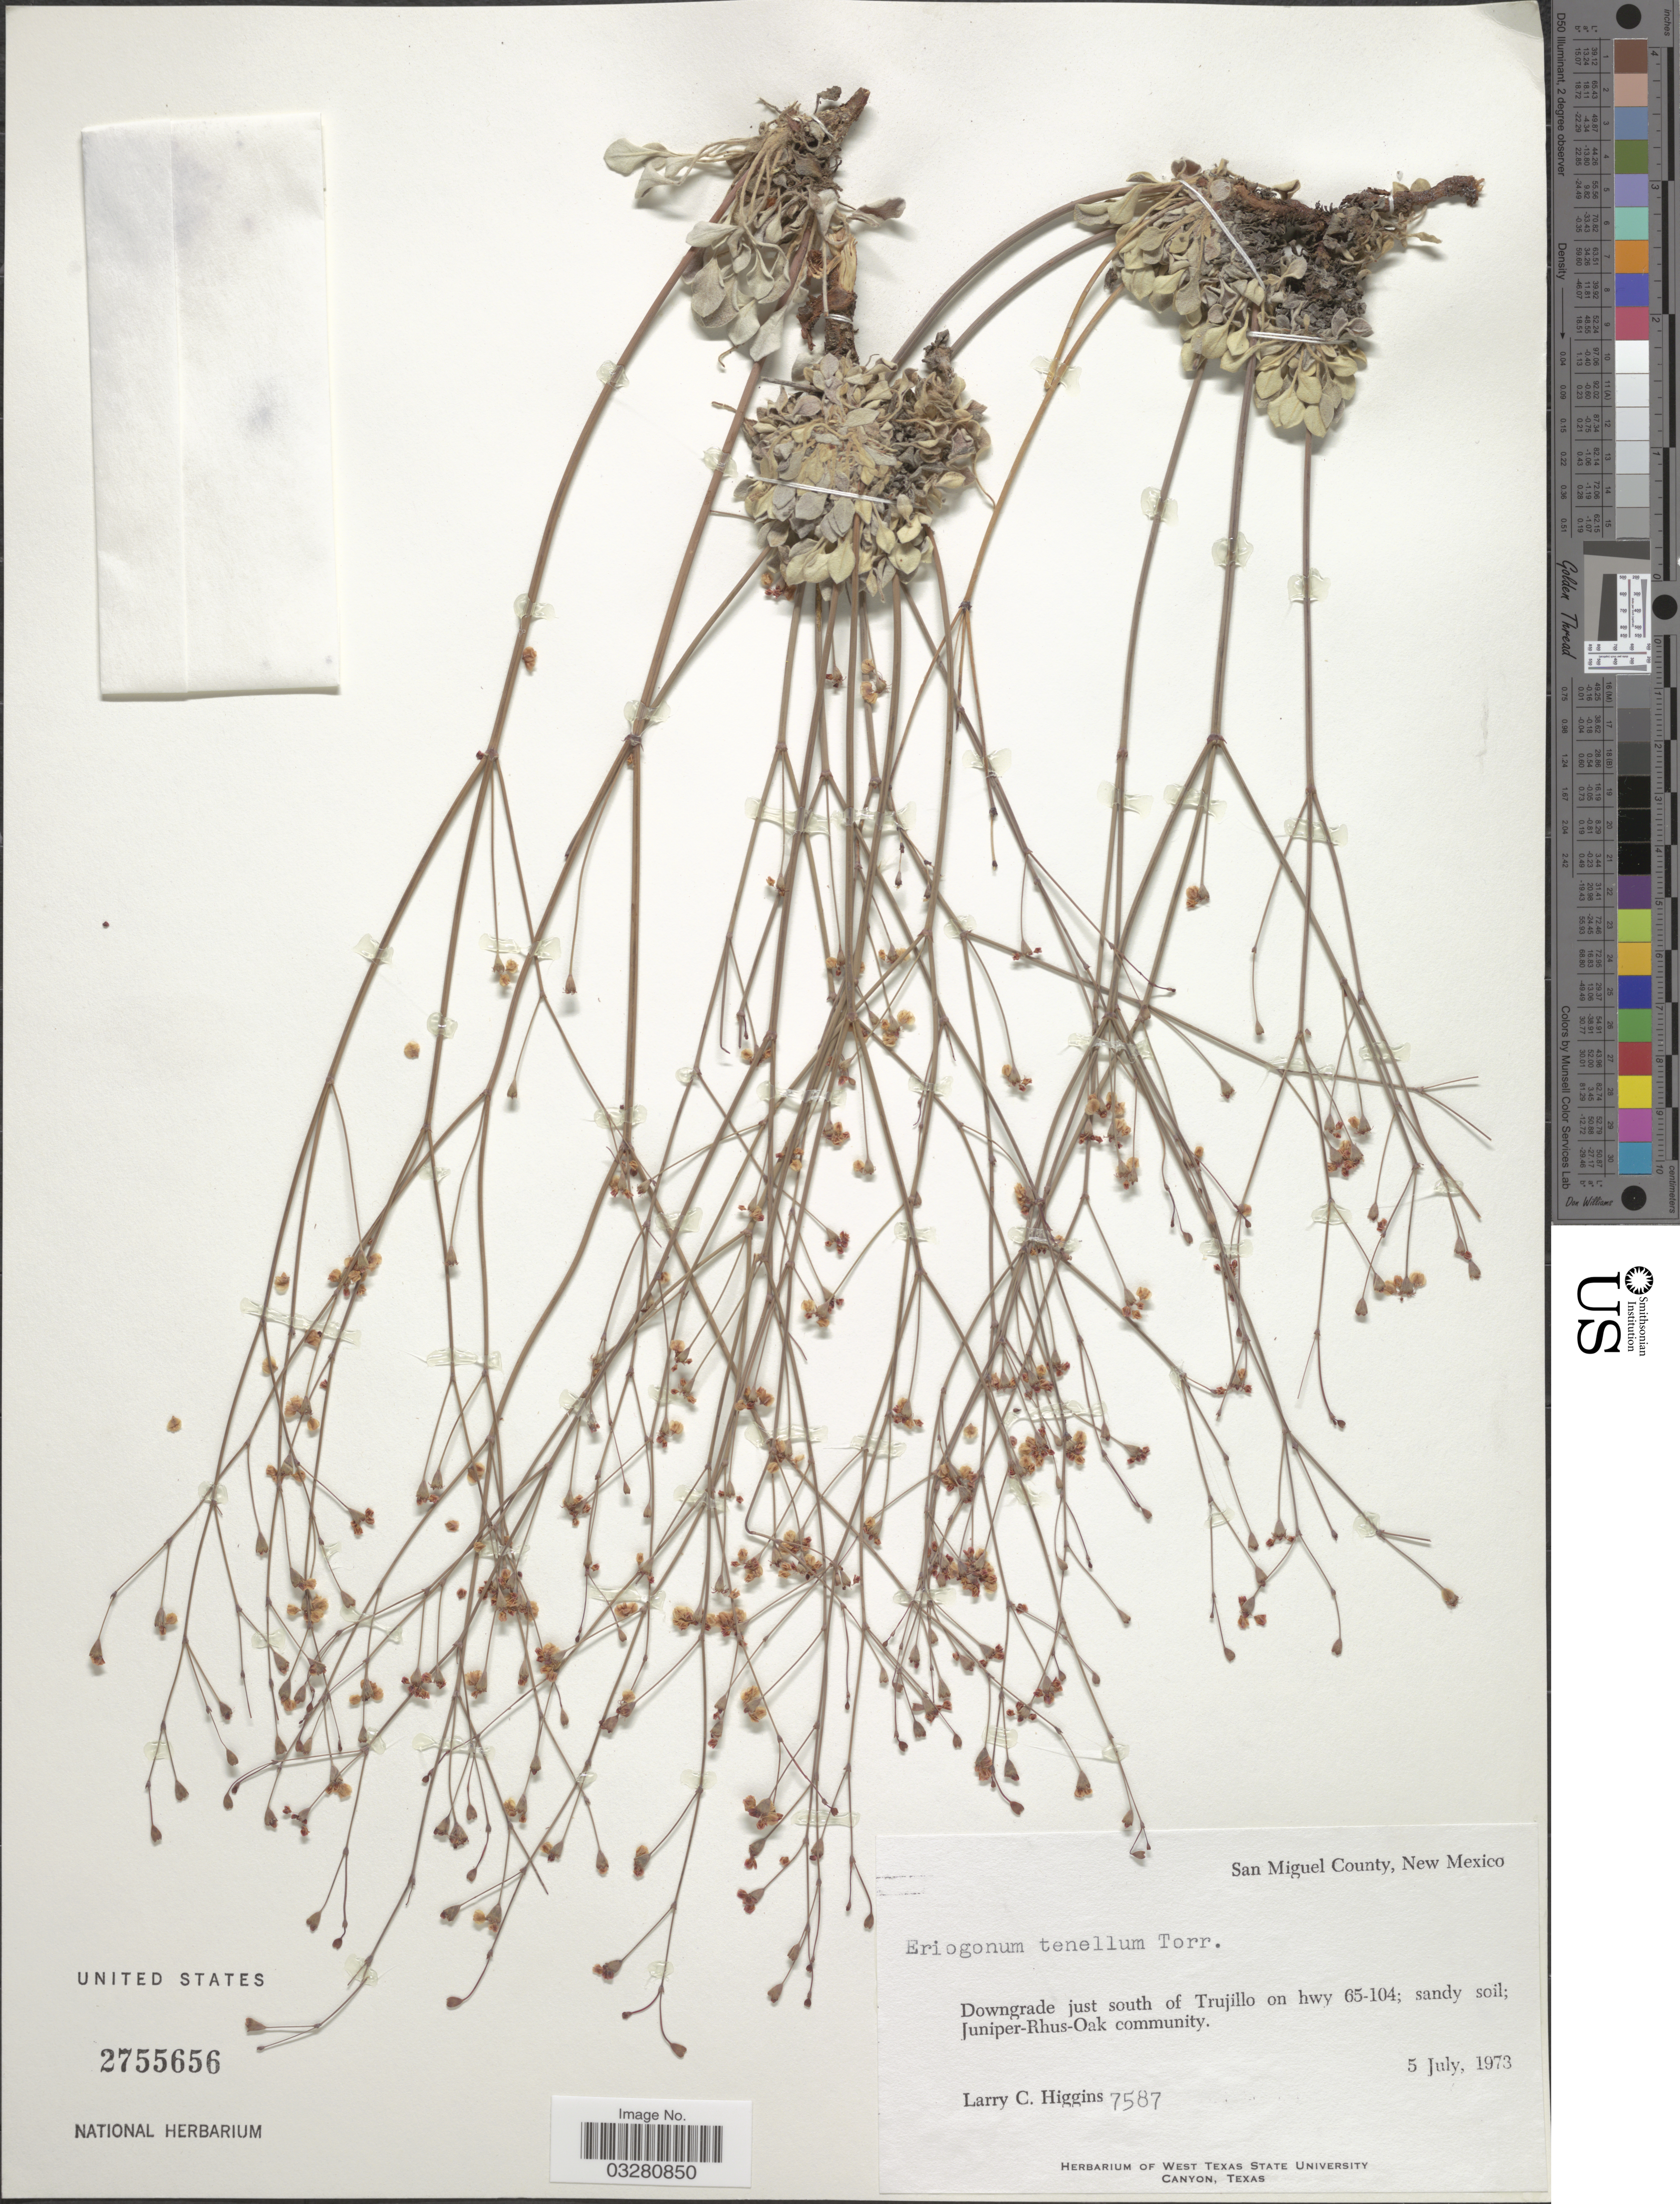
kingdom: Plantae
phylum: Tracheophyta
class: Magnoliopsida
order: Caryophyllales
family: Polygonaceae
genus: Eriogonum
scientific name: Eriogonum tenellum var. tenellum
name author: Torr.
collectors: L. Higgins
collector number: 7587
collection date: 1973-07-05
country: United States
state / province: New Mexico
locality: San Miguel County. Downgrade just south of Trujillo on hwy 65-104. Juniper-Rhus-Oak community.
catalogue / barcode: US 2755656